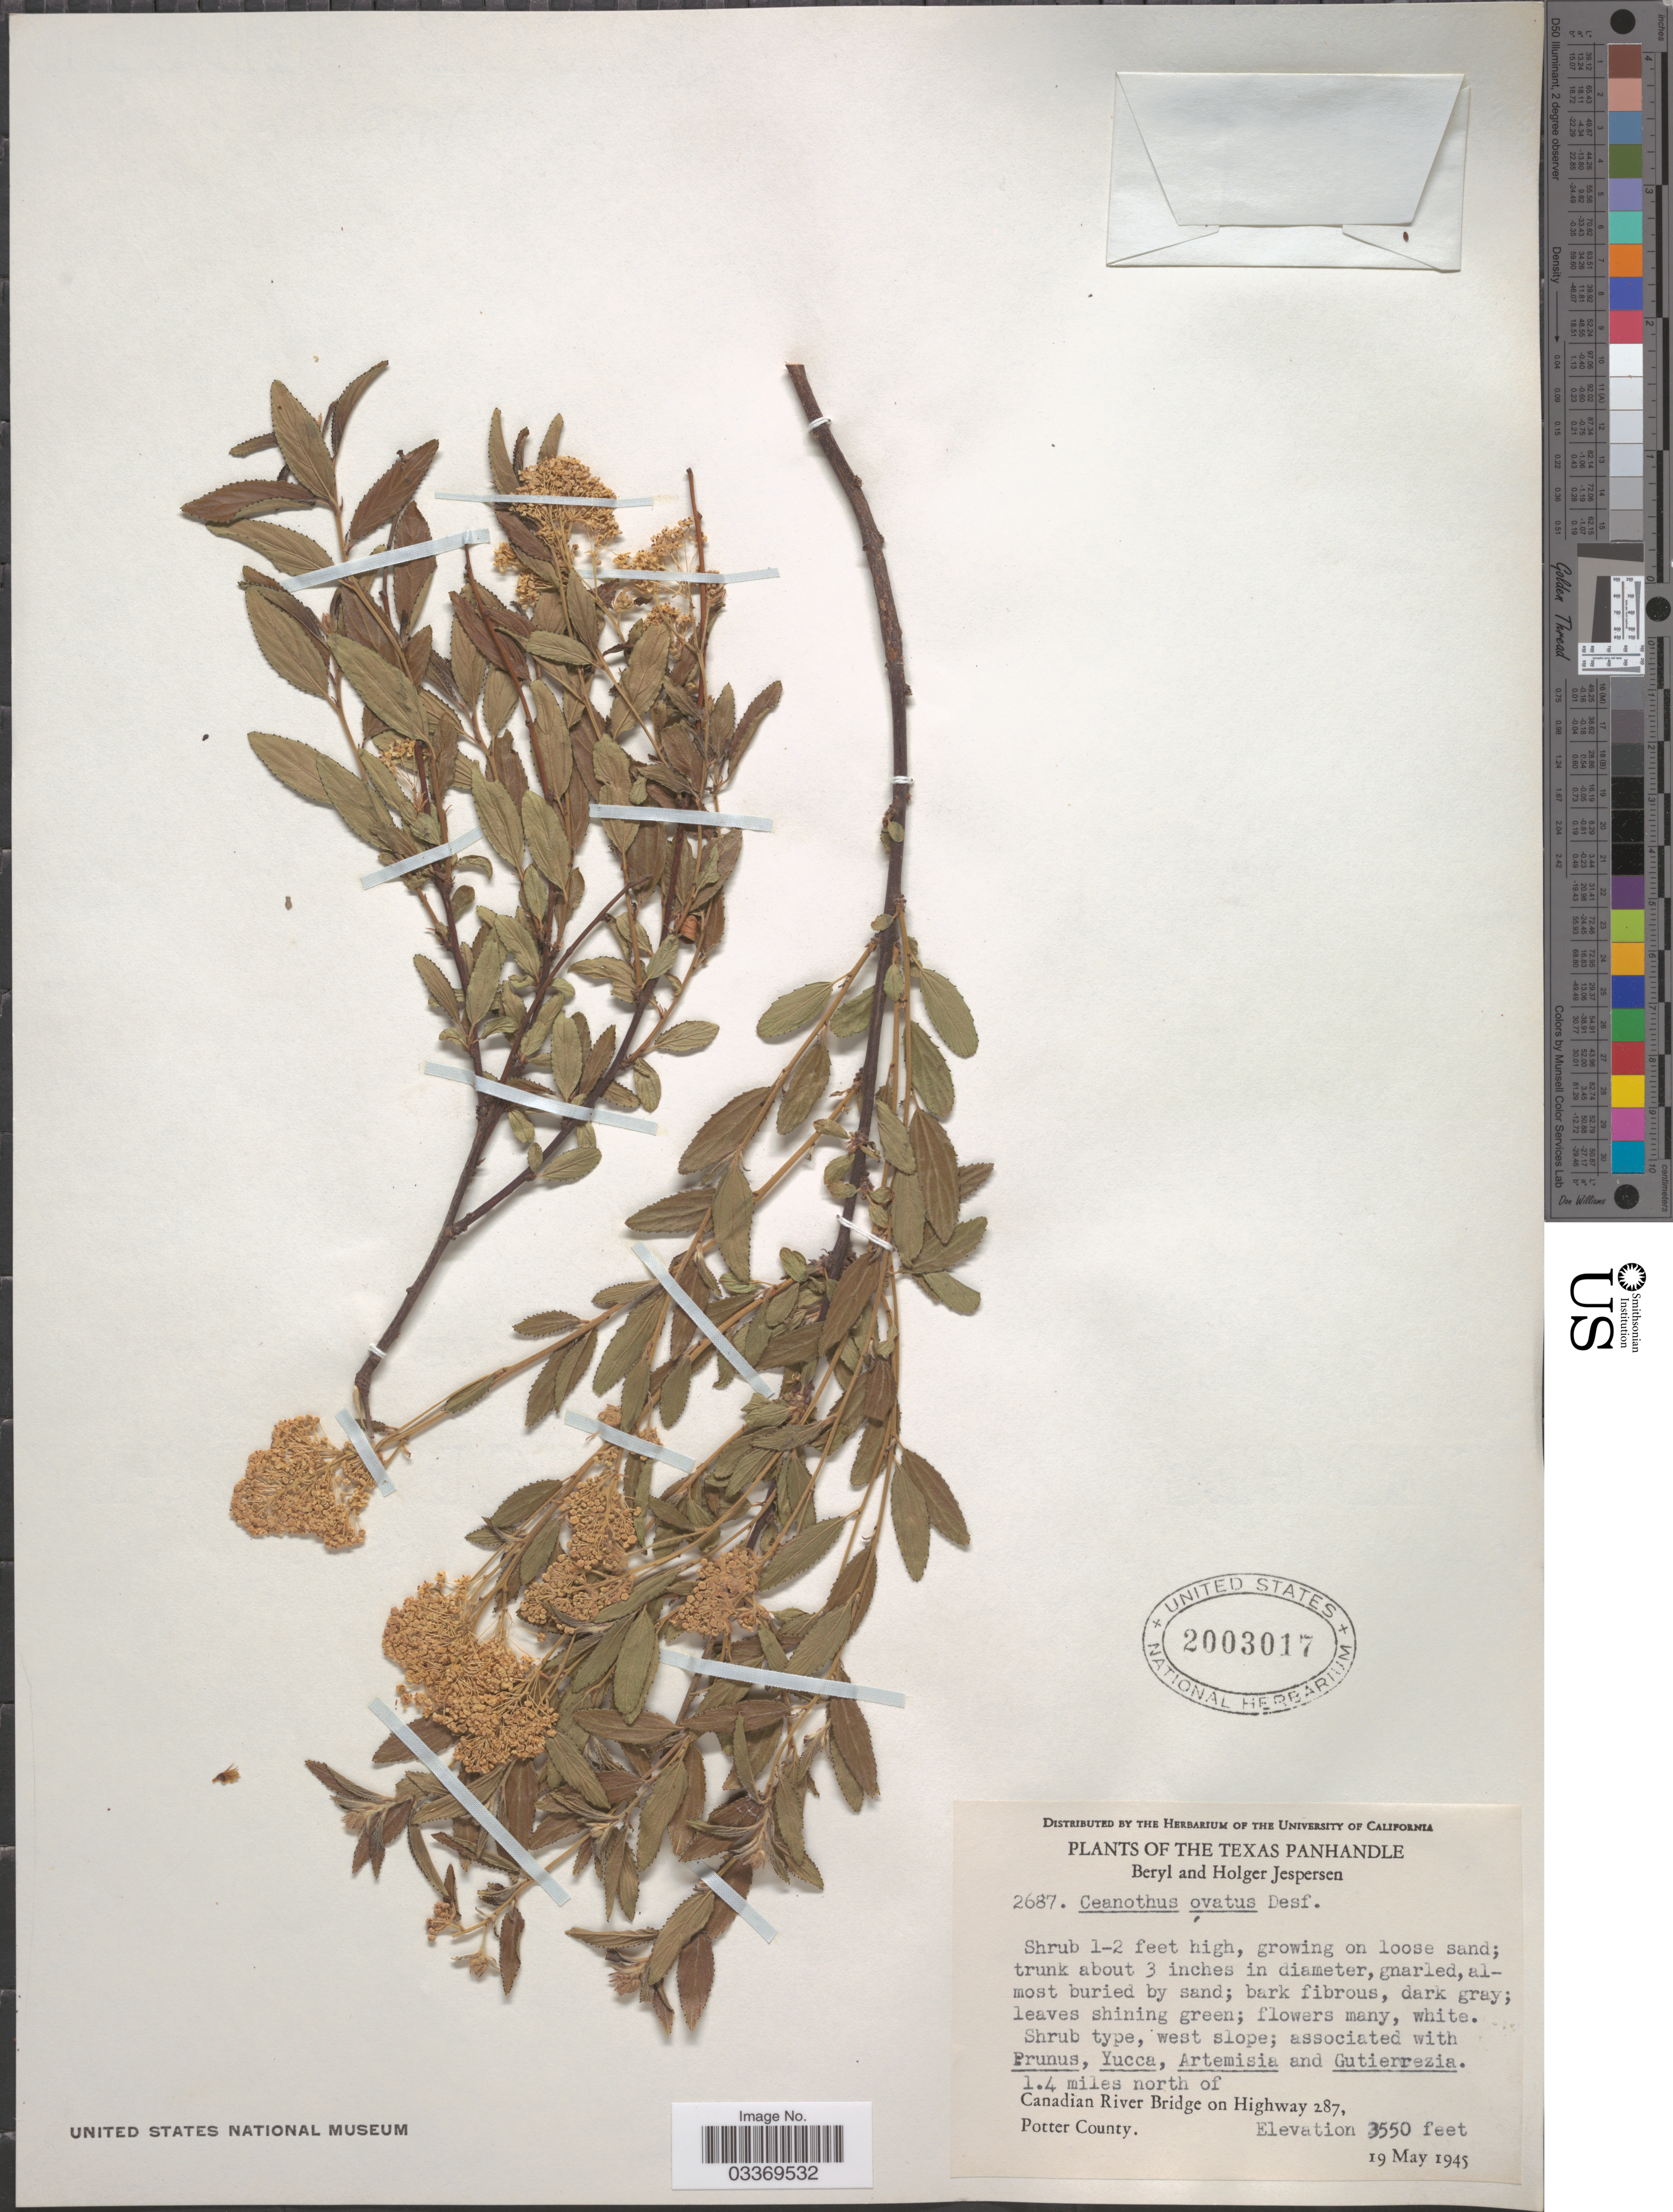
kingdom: Plantae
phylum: Tracheophyta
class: Magnoliopsida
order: Rosales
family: Rhamnaceae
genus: Ceanothus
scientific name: Ceanothus ovatus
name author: Desf.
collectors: B. Jespersen & H. Jespersen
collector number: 2687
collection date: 1945-05-19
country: United States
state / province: Texas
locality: The Texas Panhandle. 1.4 miles north of Canadian River Bridge on Highway 287, Potter County.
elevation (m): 1082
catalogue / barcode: US 2003017